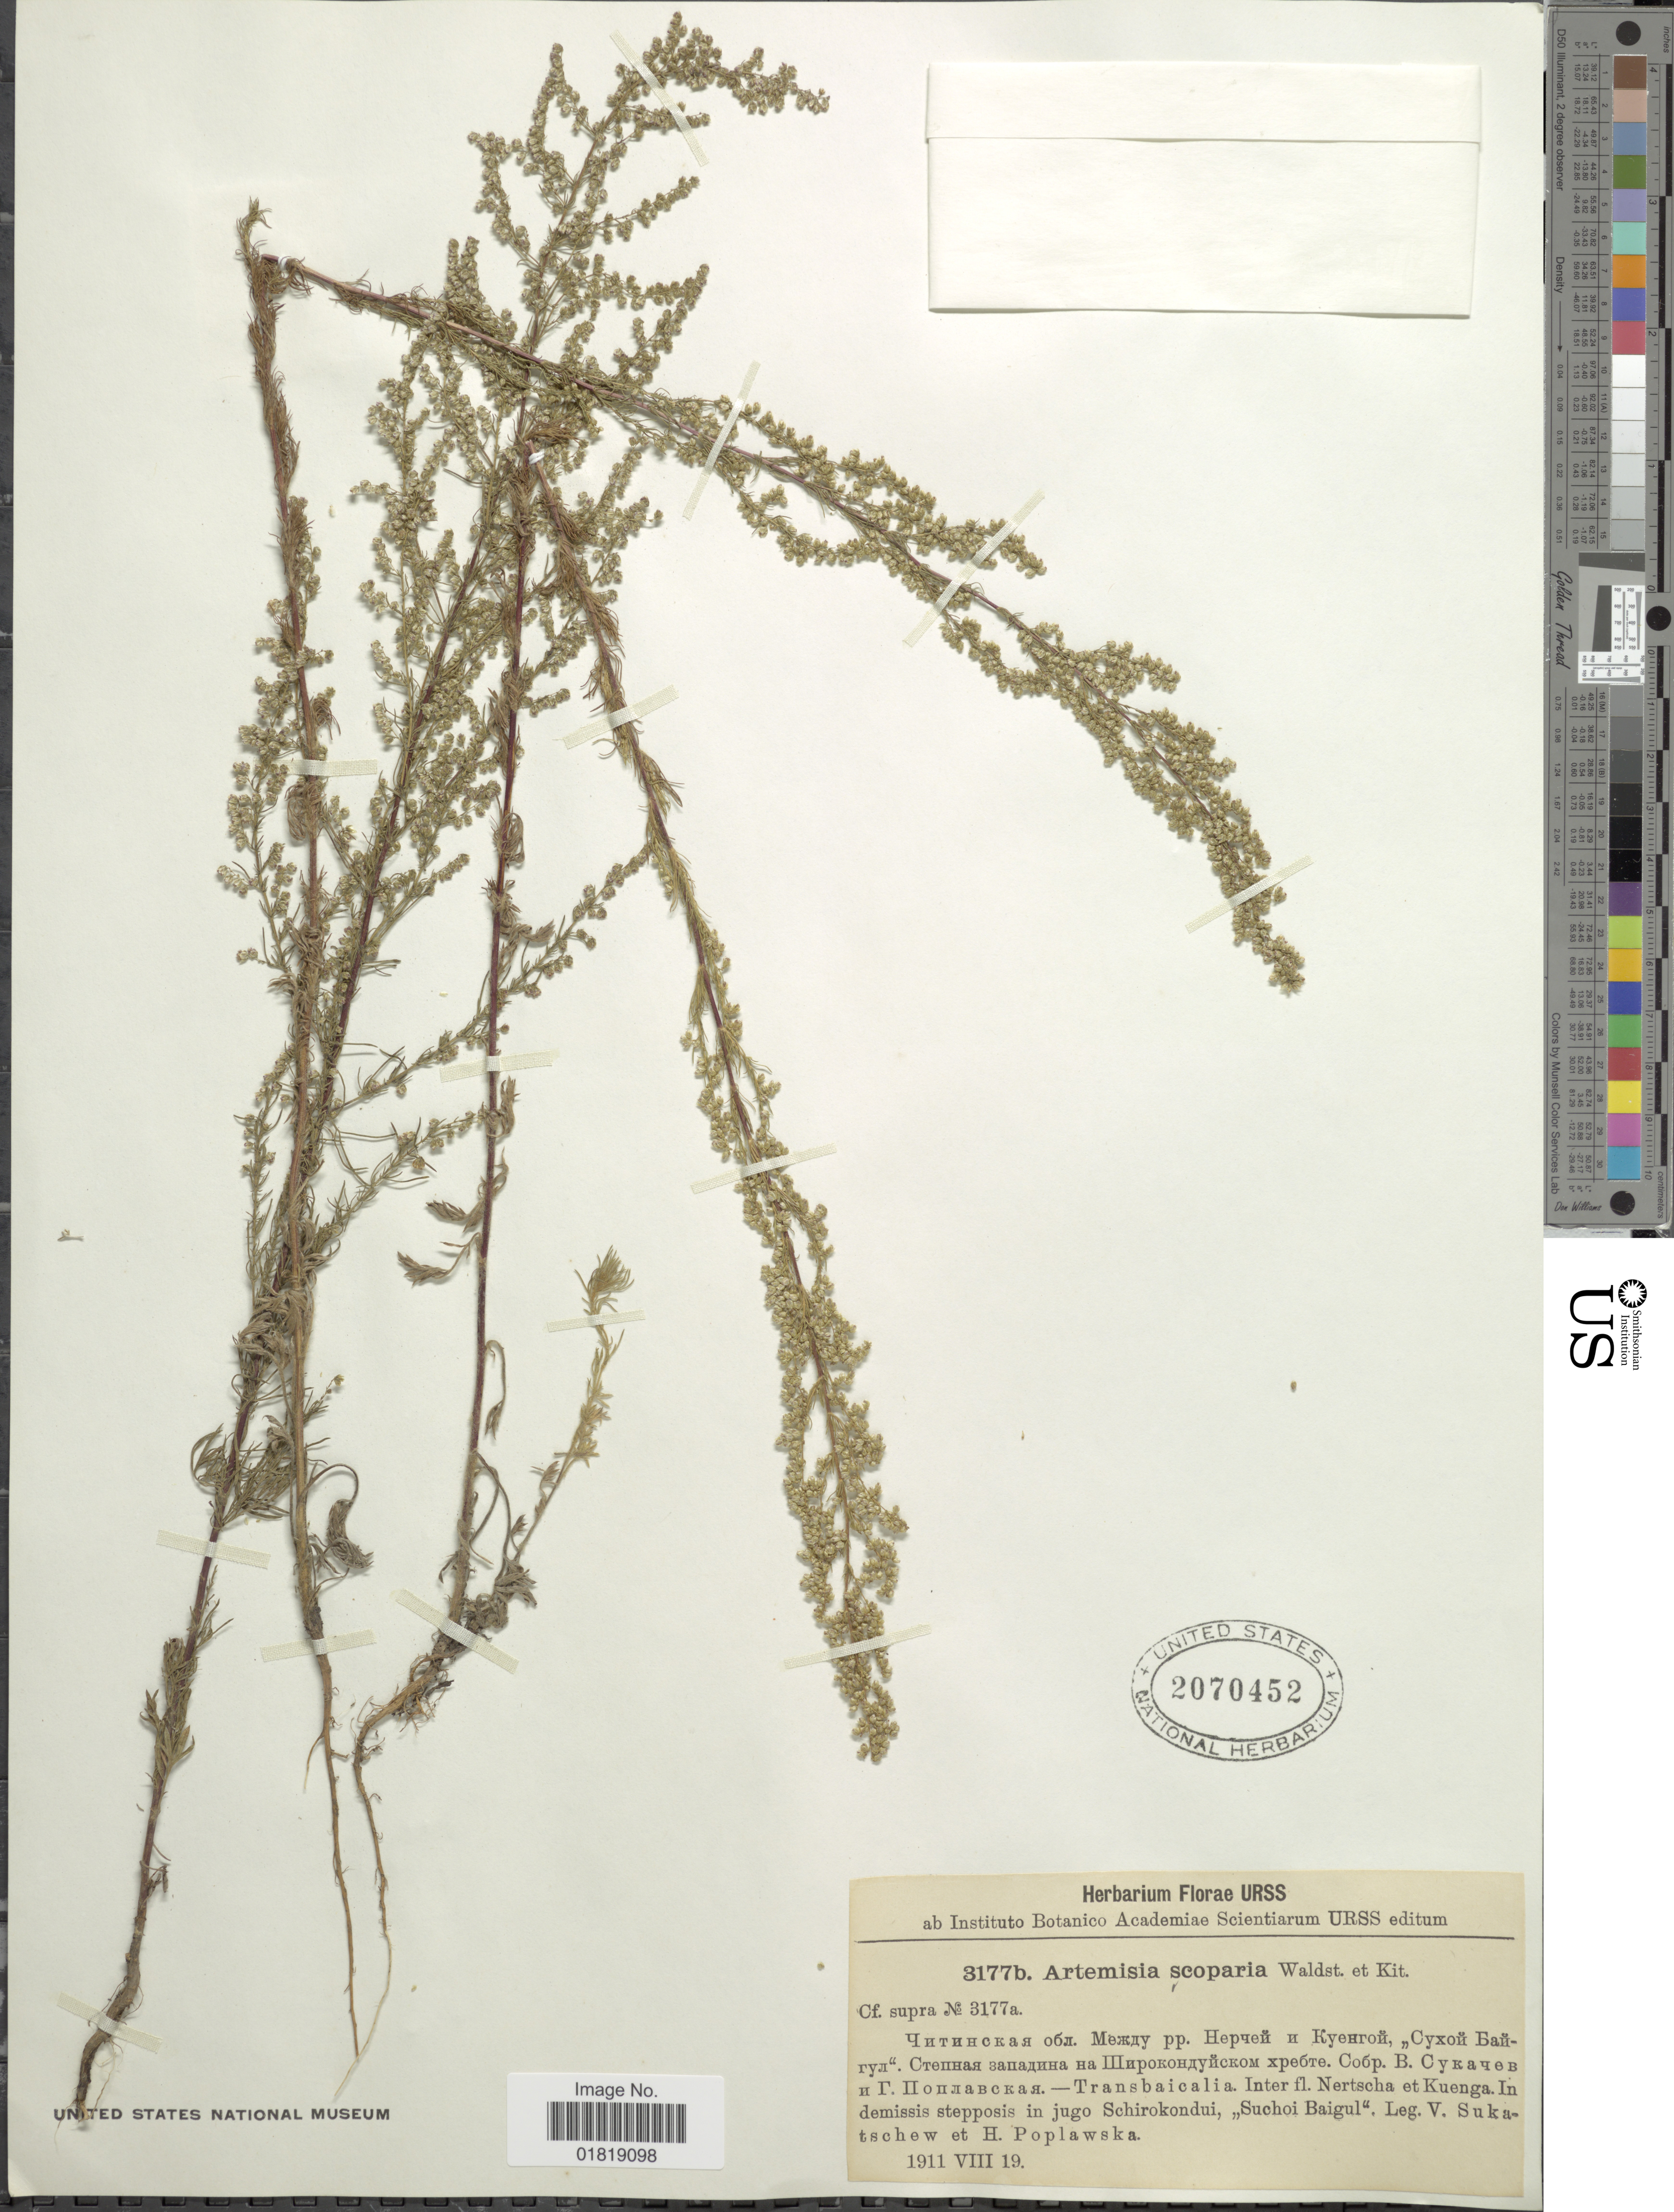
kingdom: Plantae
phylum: Tracheophyta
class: Magnoliopsida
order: Asterales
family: Asteraceae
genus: Artemisia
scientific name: Artemisia scoparia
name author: Waldst. & Kit.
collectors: V. Sukatschew & H. Poplawska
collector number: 3177b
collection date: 1911-08-19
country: Russian Federation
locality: Transbaicalia, Inter fl. Nertscha et Kuenga, in demissis stepposis in jugo Schirokondui "Suchoi Baigul"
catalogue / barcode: US 2070452